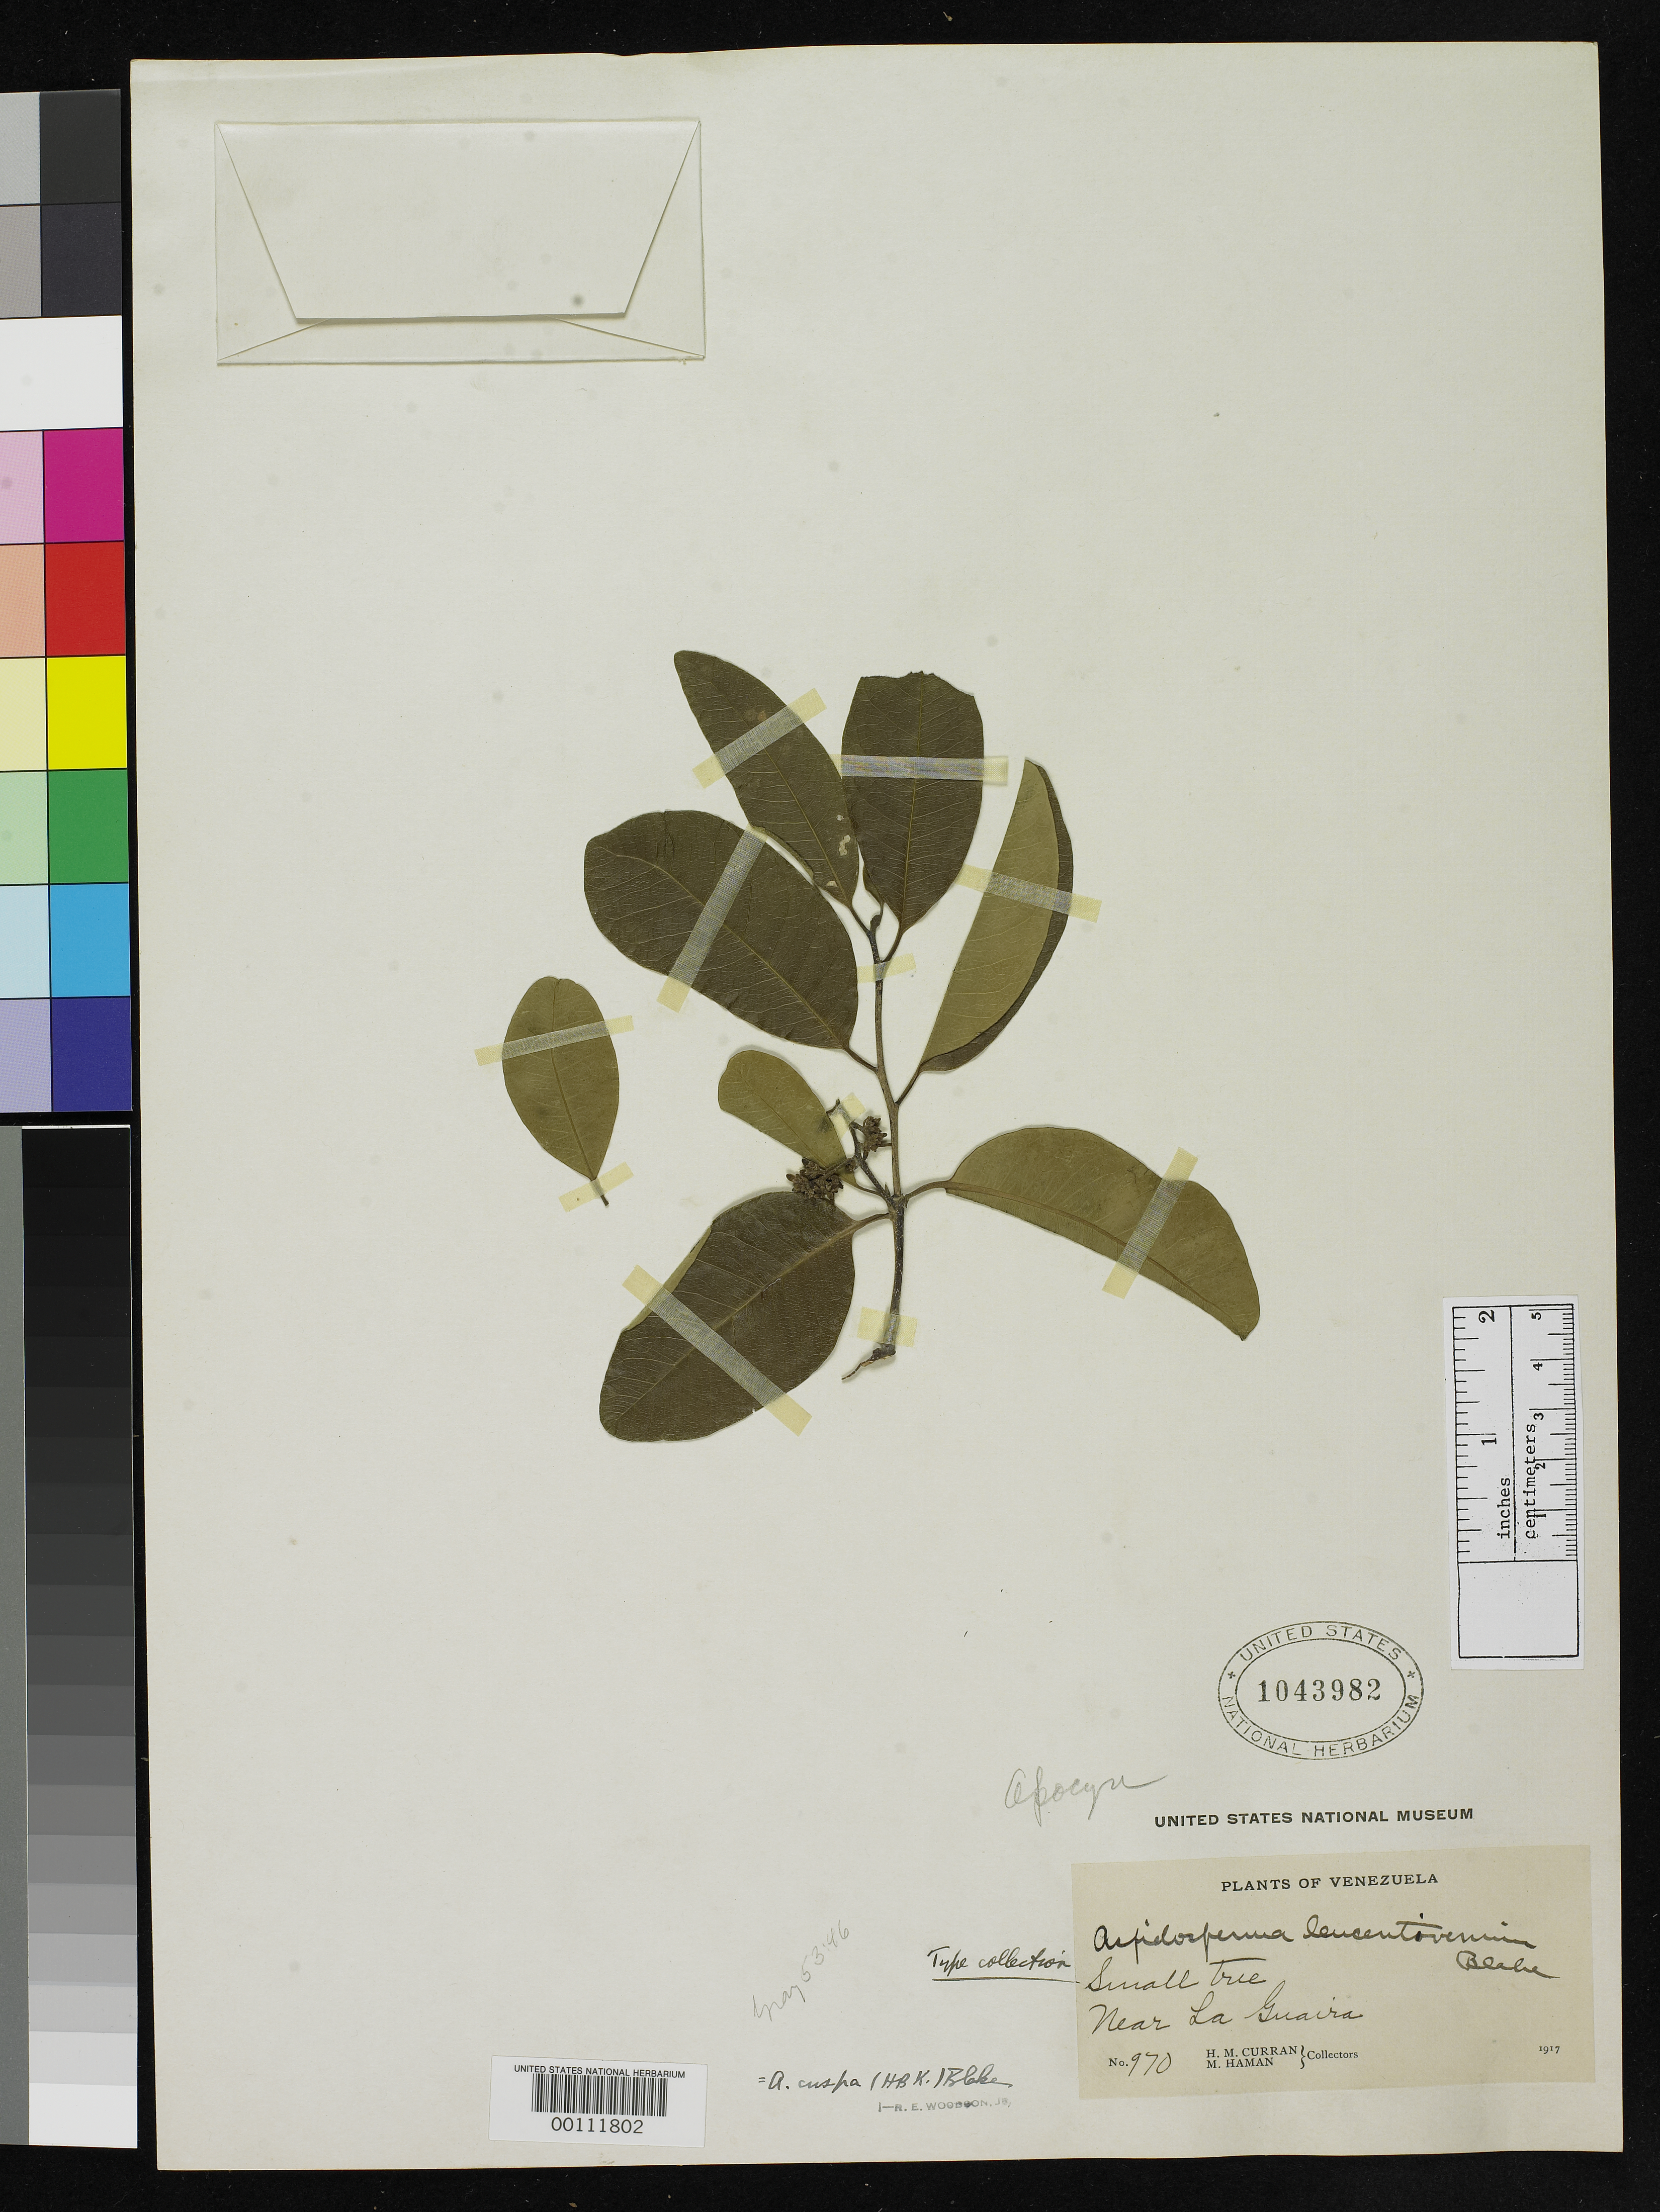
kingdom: Plantae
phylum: Tracheophyta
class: Magnoliopsida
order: Gentianales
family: Apocynaceae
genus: Aspidosperma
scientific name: Aspidosperma lucentivenium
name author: S.F. Blake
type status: Isotype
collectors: H. M. Curran & M. Haman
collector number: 970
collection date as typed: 12 Jun 1917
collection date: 1917-06-12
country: Venezuela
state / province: Distrito Federal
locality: Between Laguaira and Rio Grande.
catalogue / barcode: US 1043982